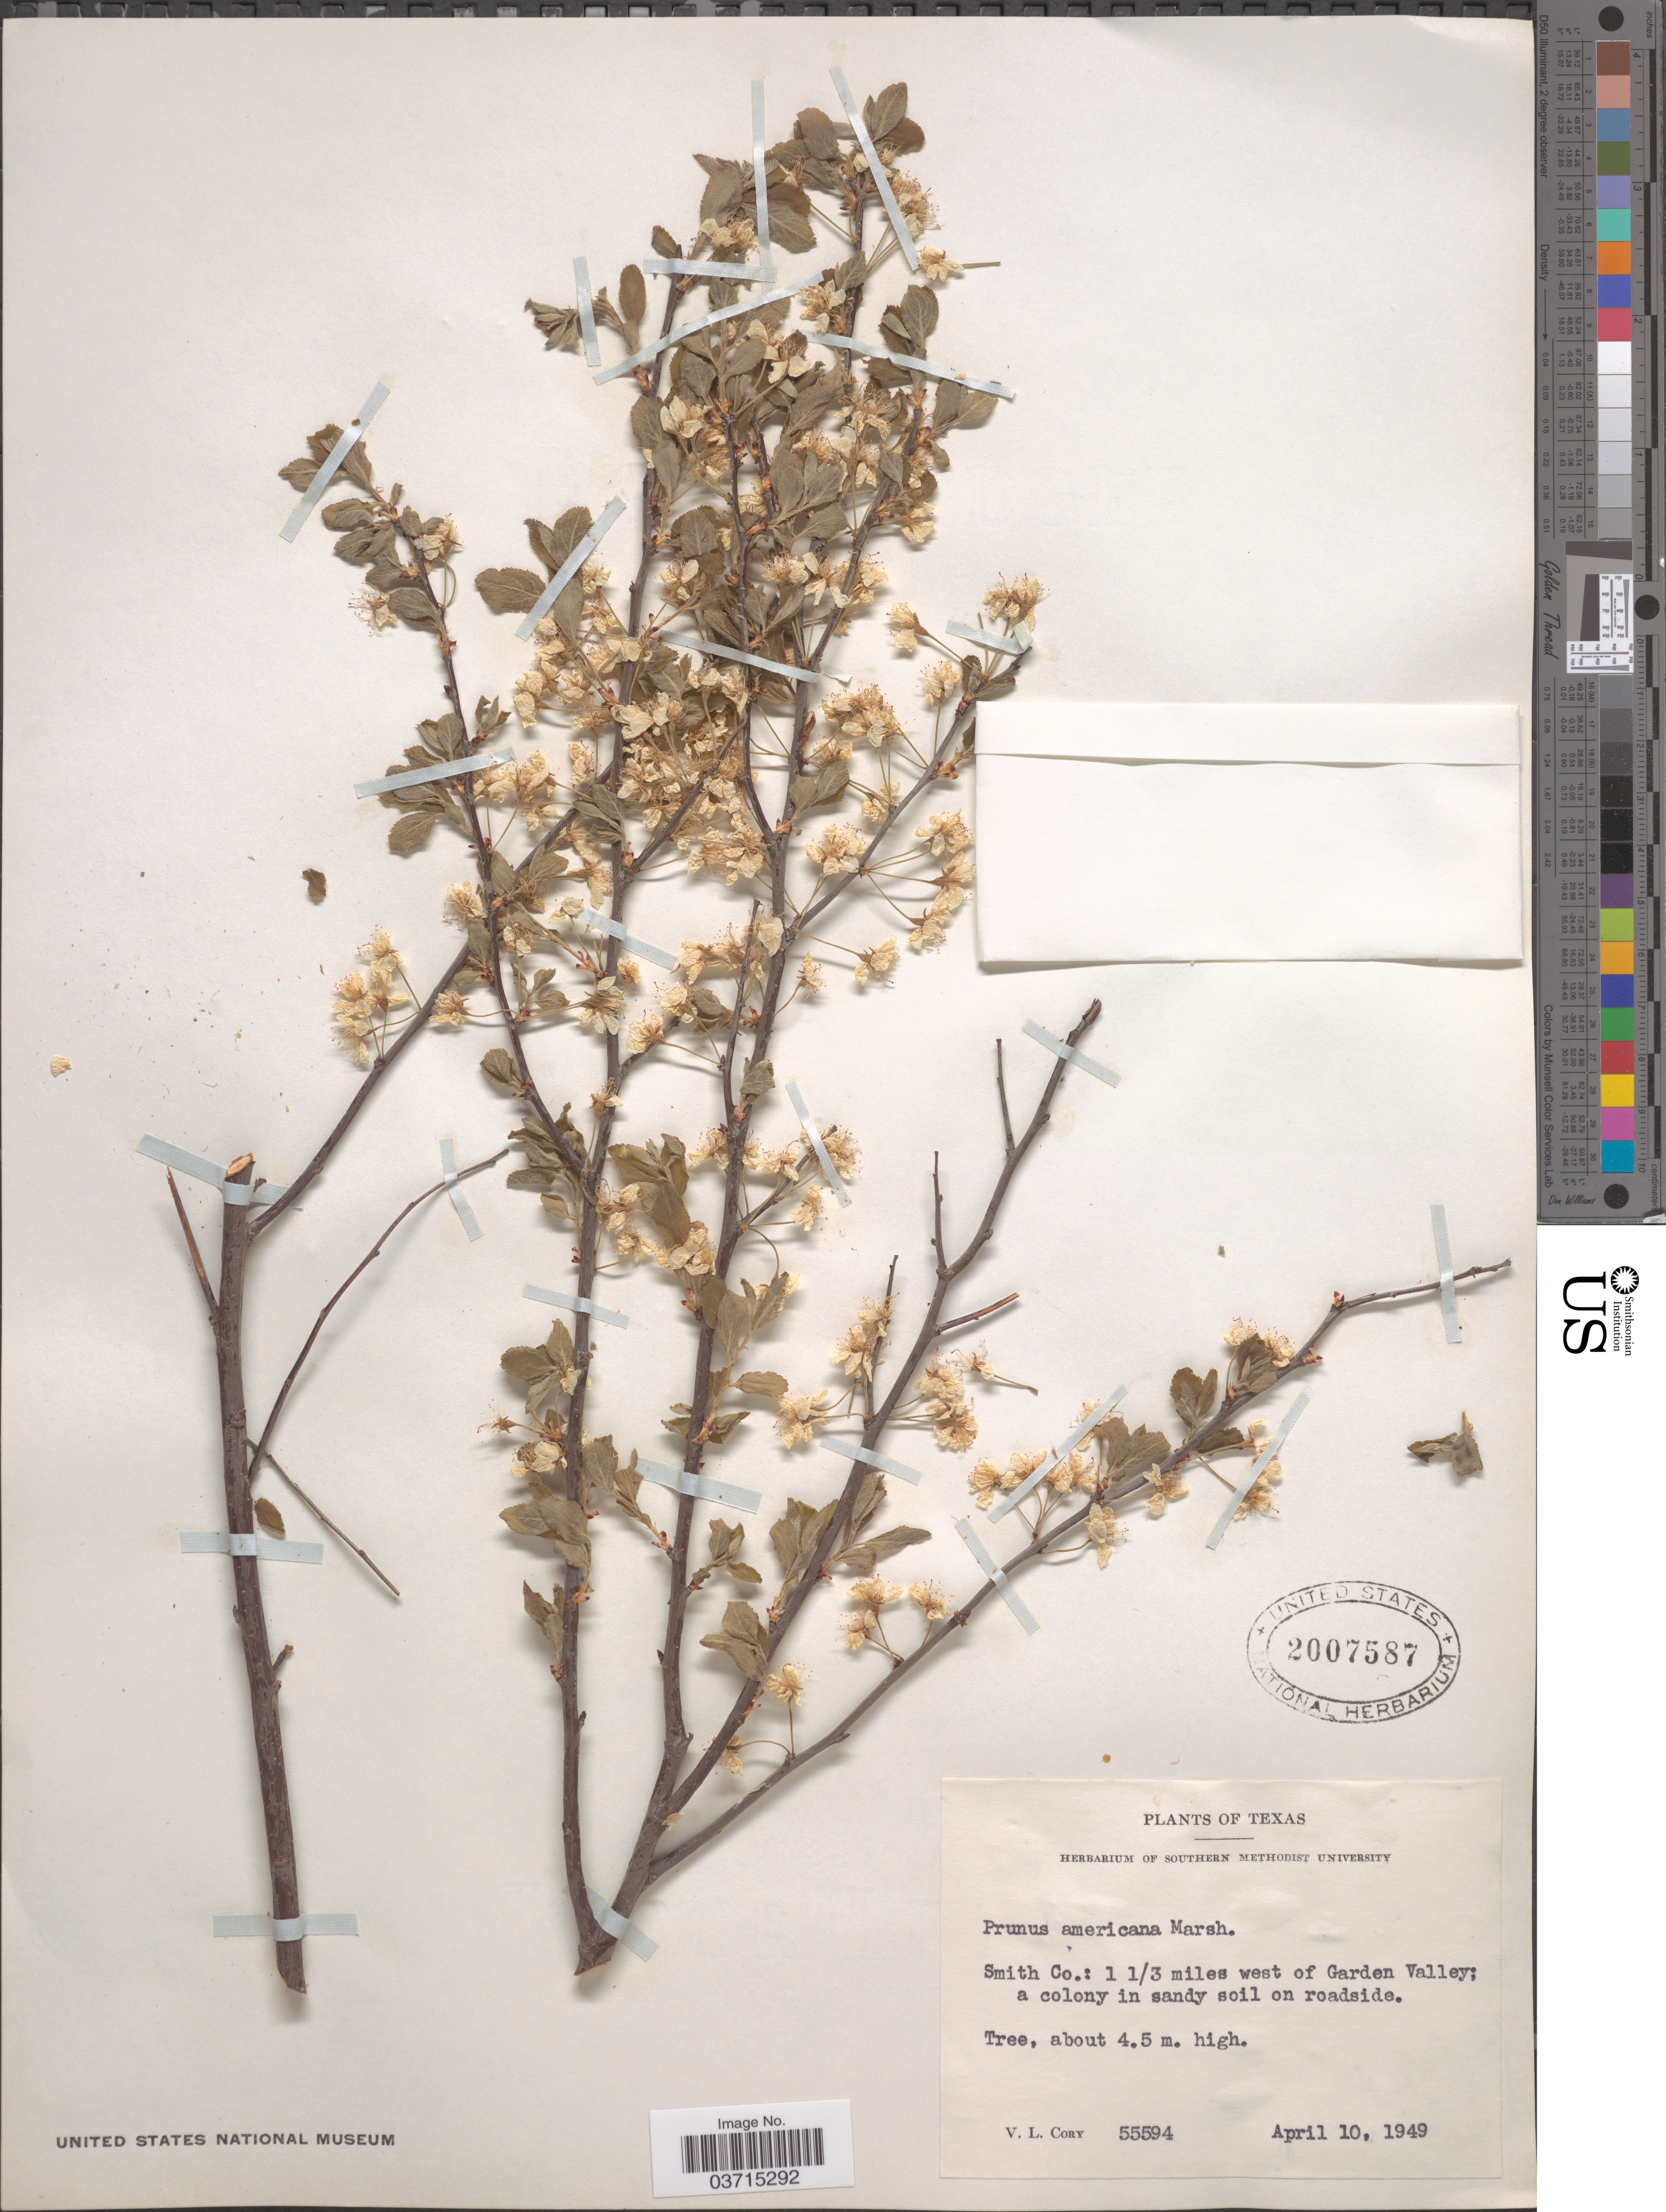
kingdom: Plantae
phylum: Tracheophyta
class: Magnoliopsida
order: Rosales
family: Rosaceae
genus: Prunus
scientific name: Prunus americana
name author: Marshall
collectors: V. Cory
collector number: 55594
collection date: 1949-04-10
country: United States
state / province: Texas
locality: Smith Co.: 1 1/3 miles west of Garden Valley.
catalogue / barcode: US 2007587